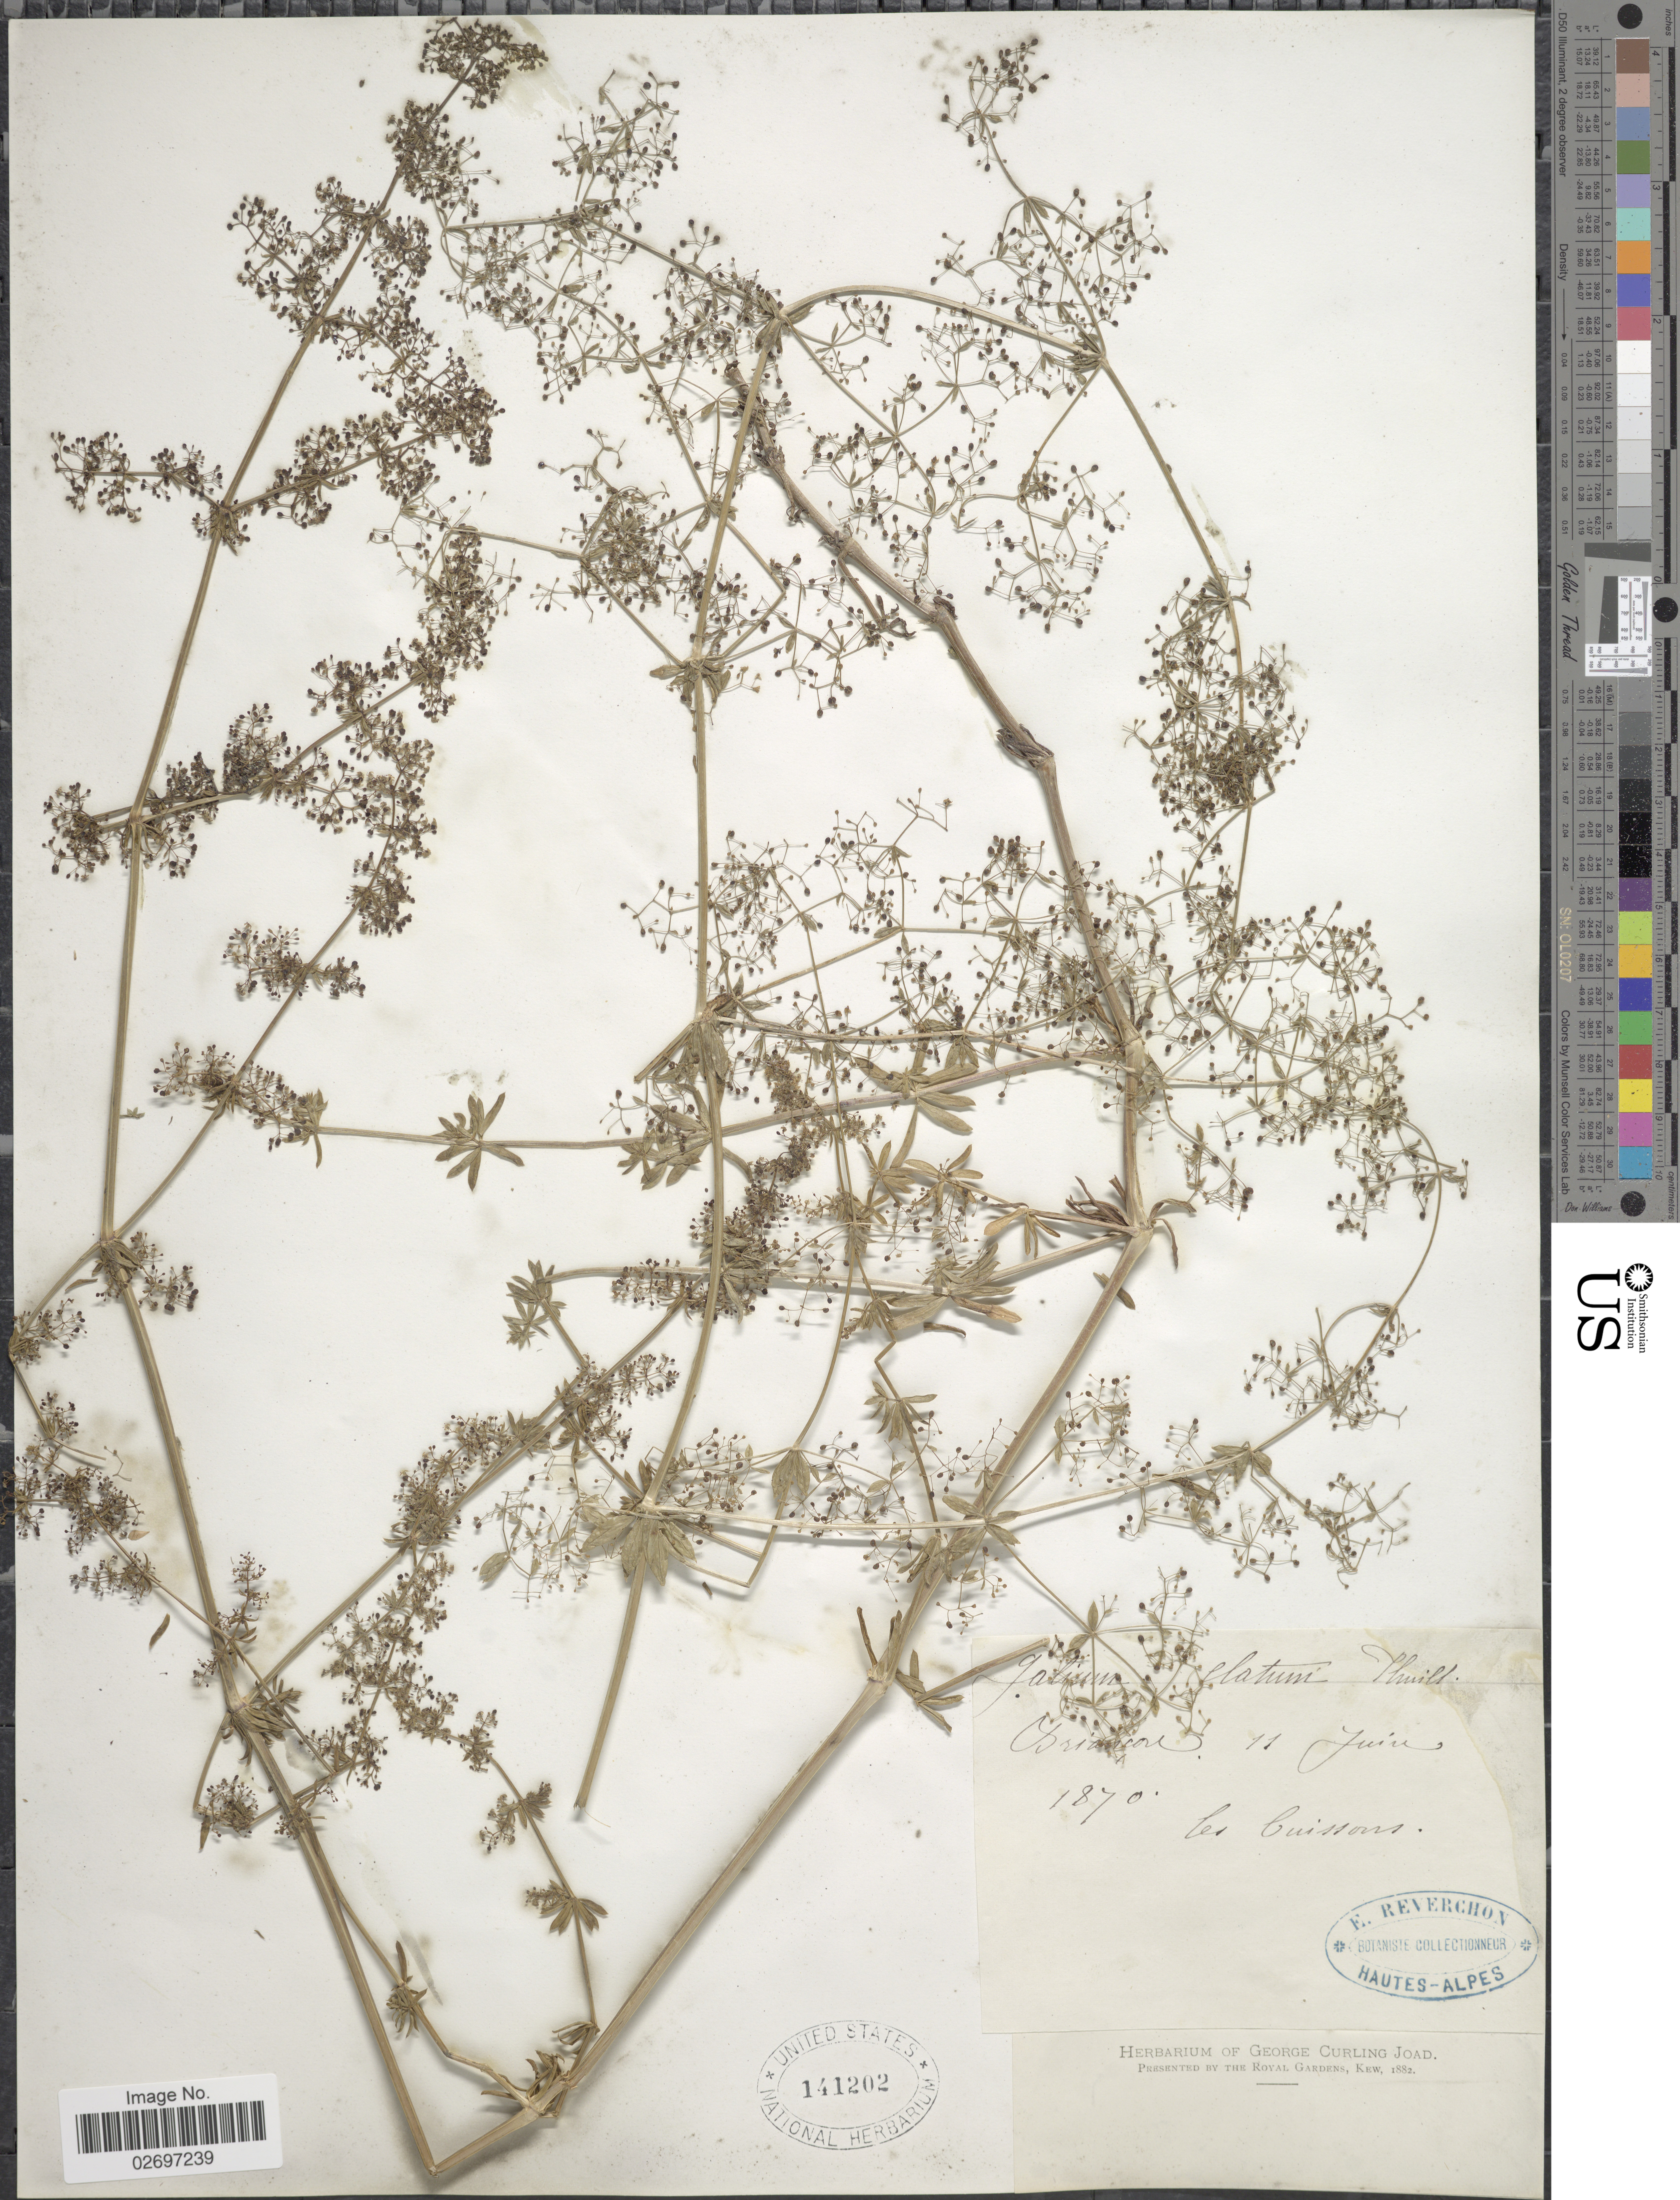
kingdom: Plantae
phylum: Tracheophyta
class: Magnoliopsida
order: Gentianales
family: Rubiaceae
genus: Galium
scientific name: Galium elatum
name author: Thuill.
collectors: E. Reverchon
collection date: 1870-06-11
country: France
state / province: Provence-Alpes-Côte d'Azur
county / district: Hautes-Alpes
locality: Briancon, Hautes-Alpes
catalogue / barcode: US 141202